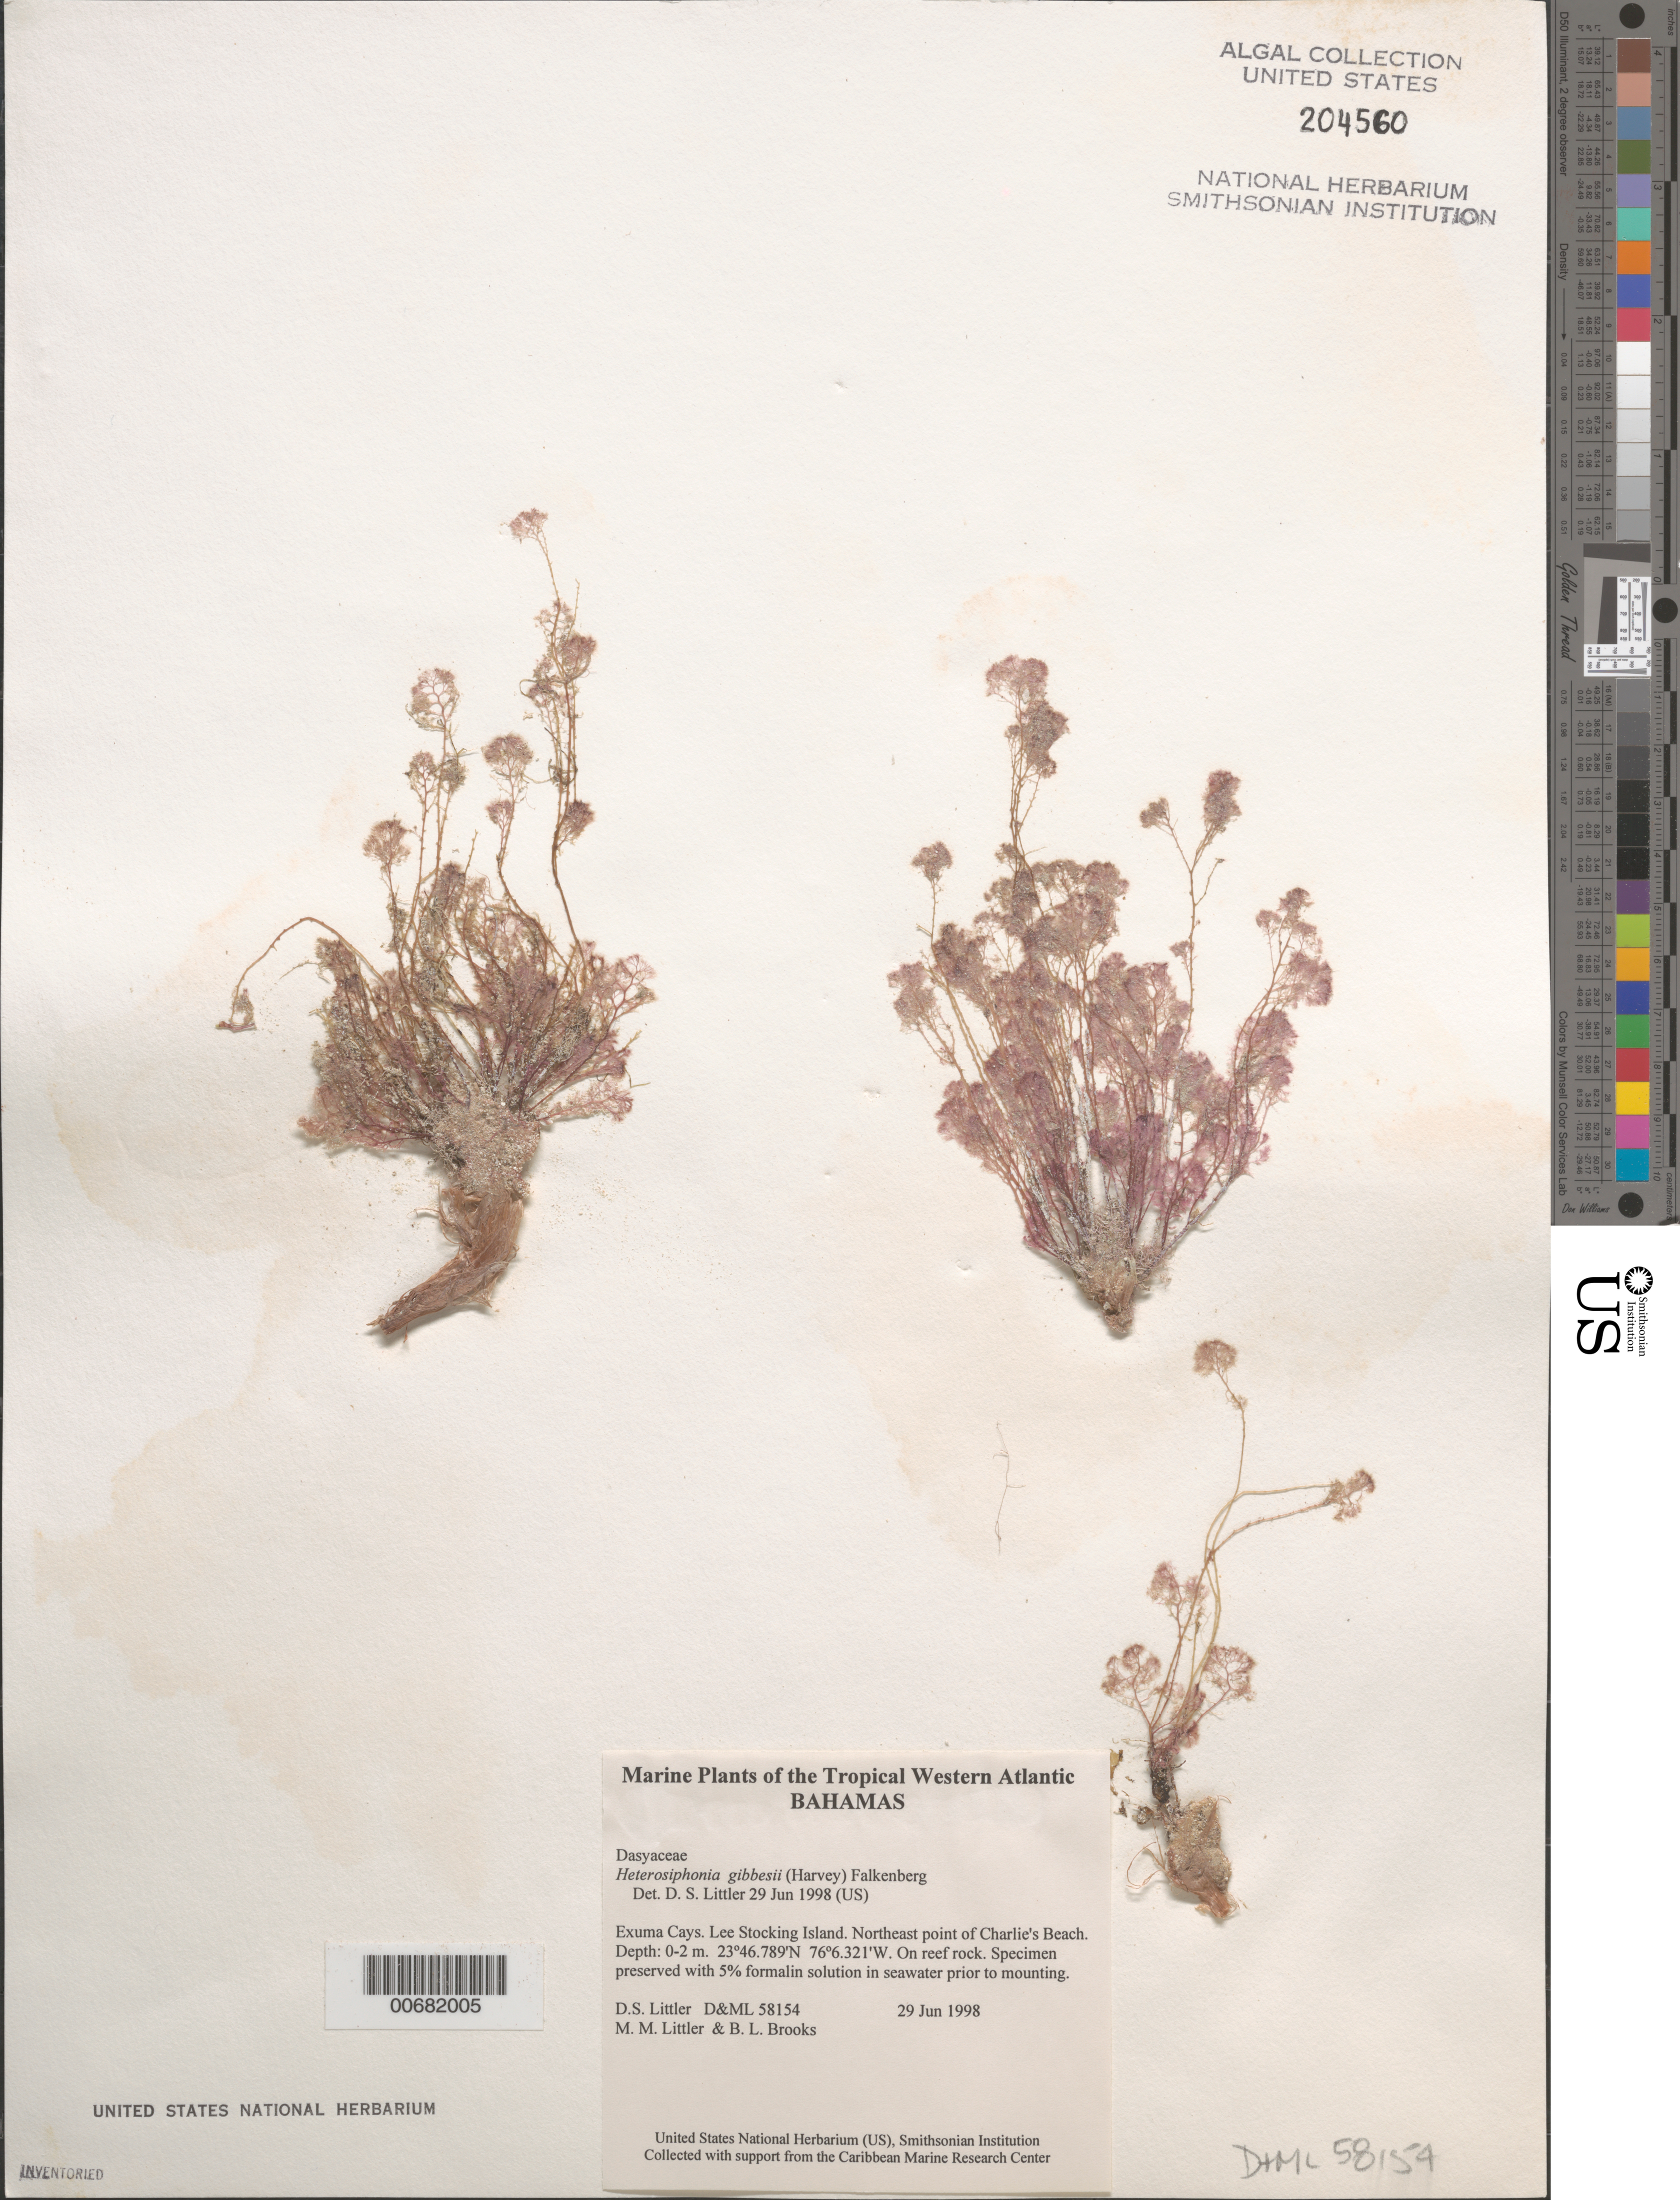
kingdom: Plantae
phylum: Rhodophyta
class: Florideophyceae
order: Ceramiales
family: Dasyaceae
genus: Heterosiphonia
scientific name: Heterosiphonia gibbesii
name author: (Harv.)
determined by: Littler, D. S.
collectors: D. S. Littler, M. M. Littler & B. Brooks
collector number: D&ML 58154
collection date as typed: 29 Jun 1998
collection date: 1998-06-29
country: Bahamas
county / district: Exuma District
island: Lee Stocking Island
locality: Northeast point of Charlie's Beach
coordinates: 23 46.789' N, 76 6.321' W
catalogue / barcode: US 204560